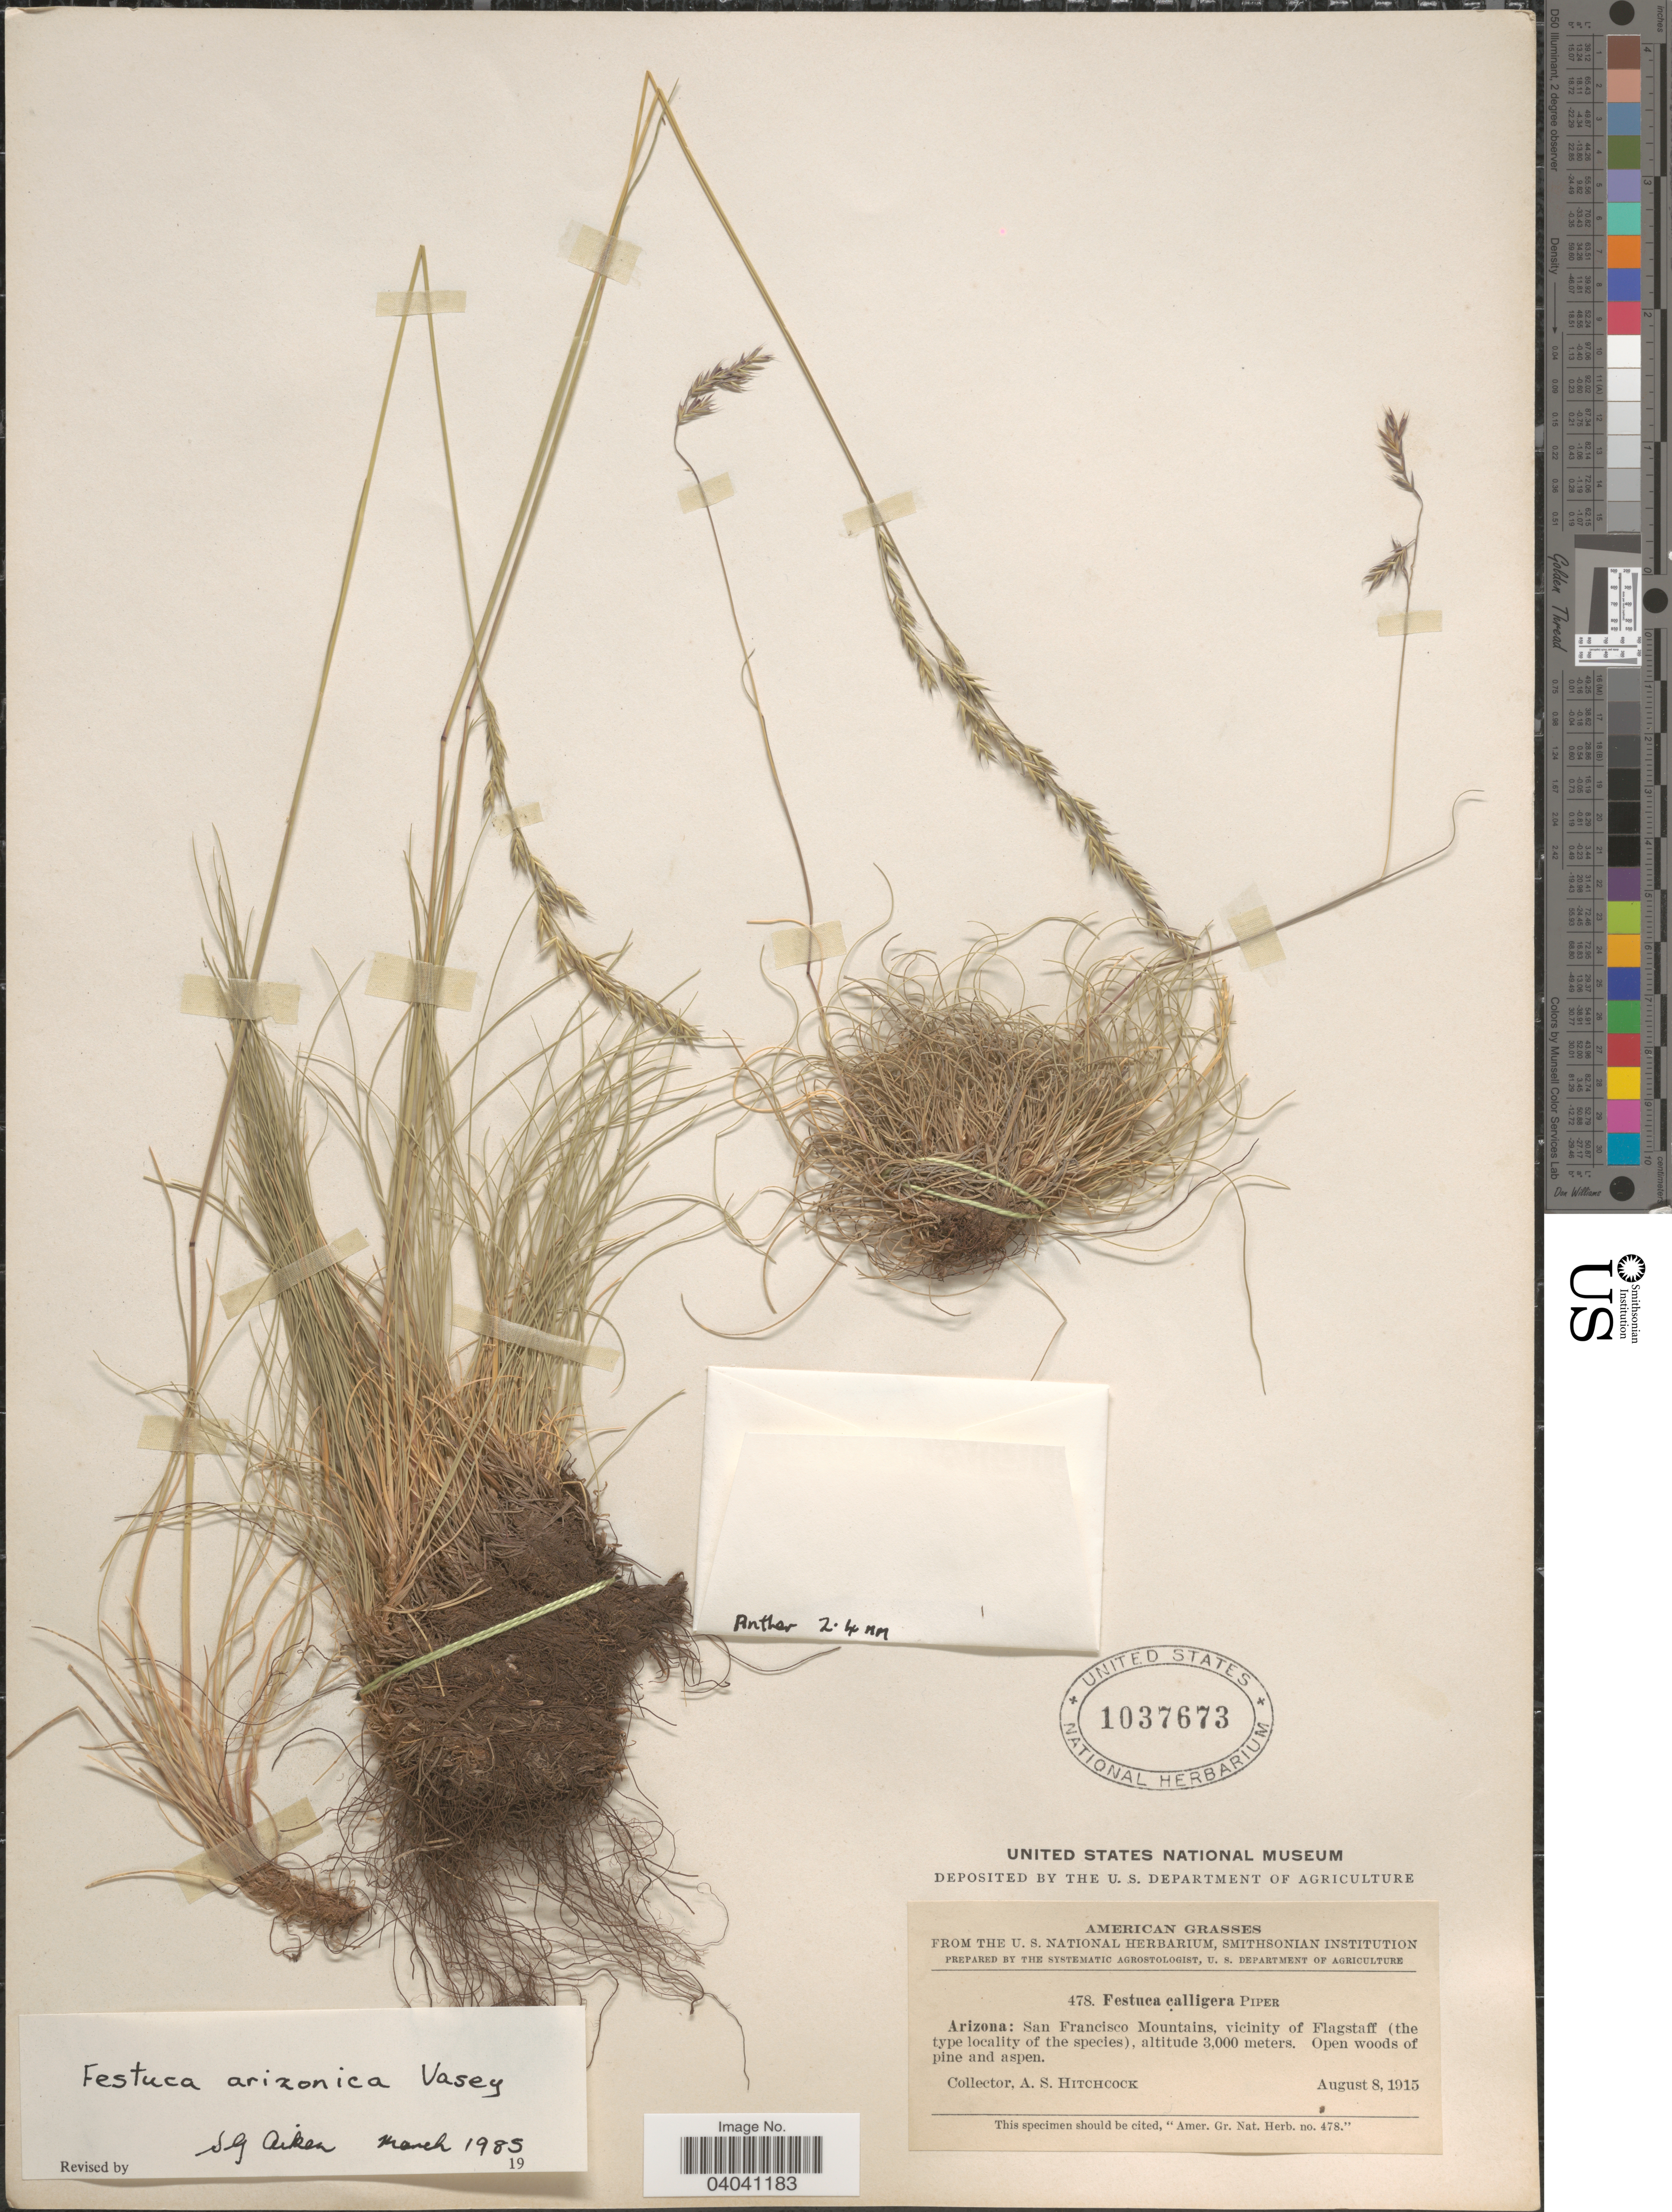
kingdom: Plantae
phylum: Tracheophyta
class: Liliopsida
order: Poales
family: Poaceae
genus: Festuca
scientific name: Festuca arizonica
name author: Vasey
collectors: A. S. Hitchcock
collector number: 478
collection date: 1915-08-08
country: United States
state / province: Arizona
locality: San Francisco Mountains, vicinity of Flagstaff.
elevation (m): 3000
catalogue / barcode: US 1037673